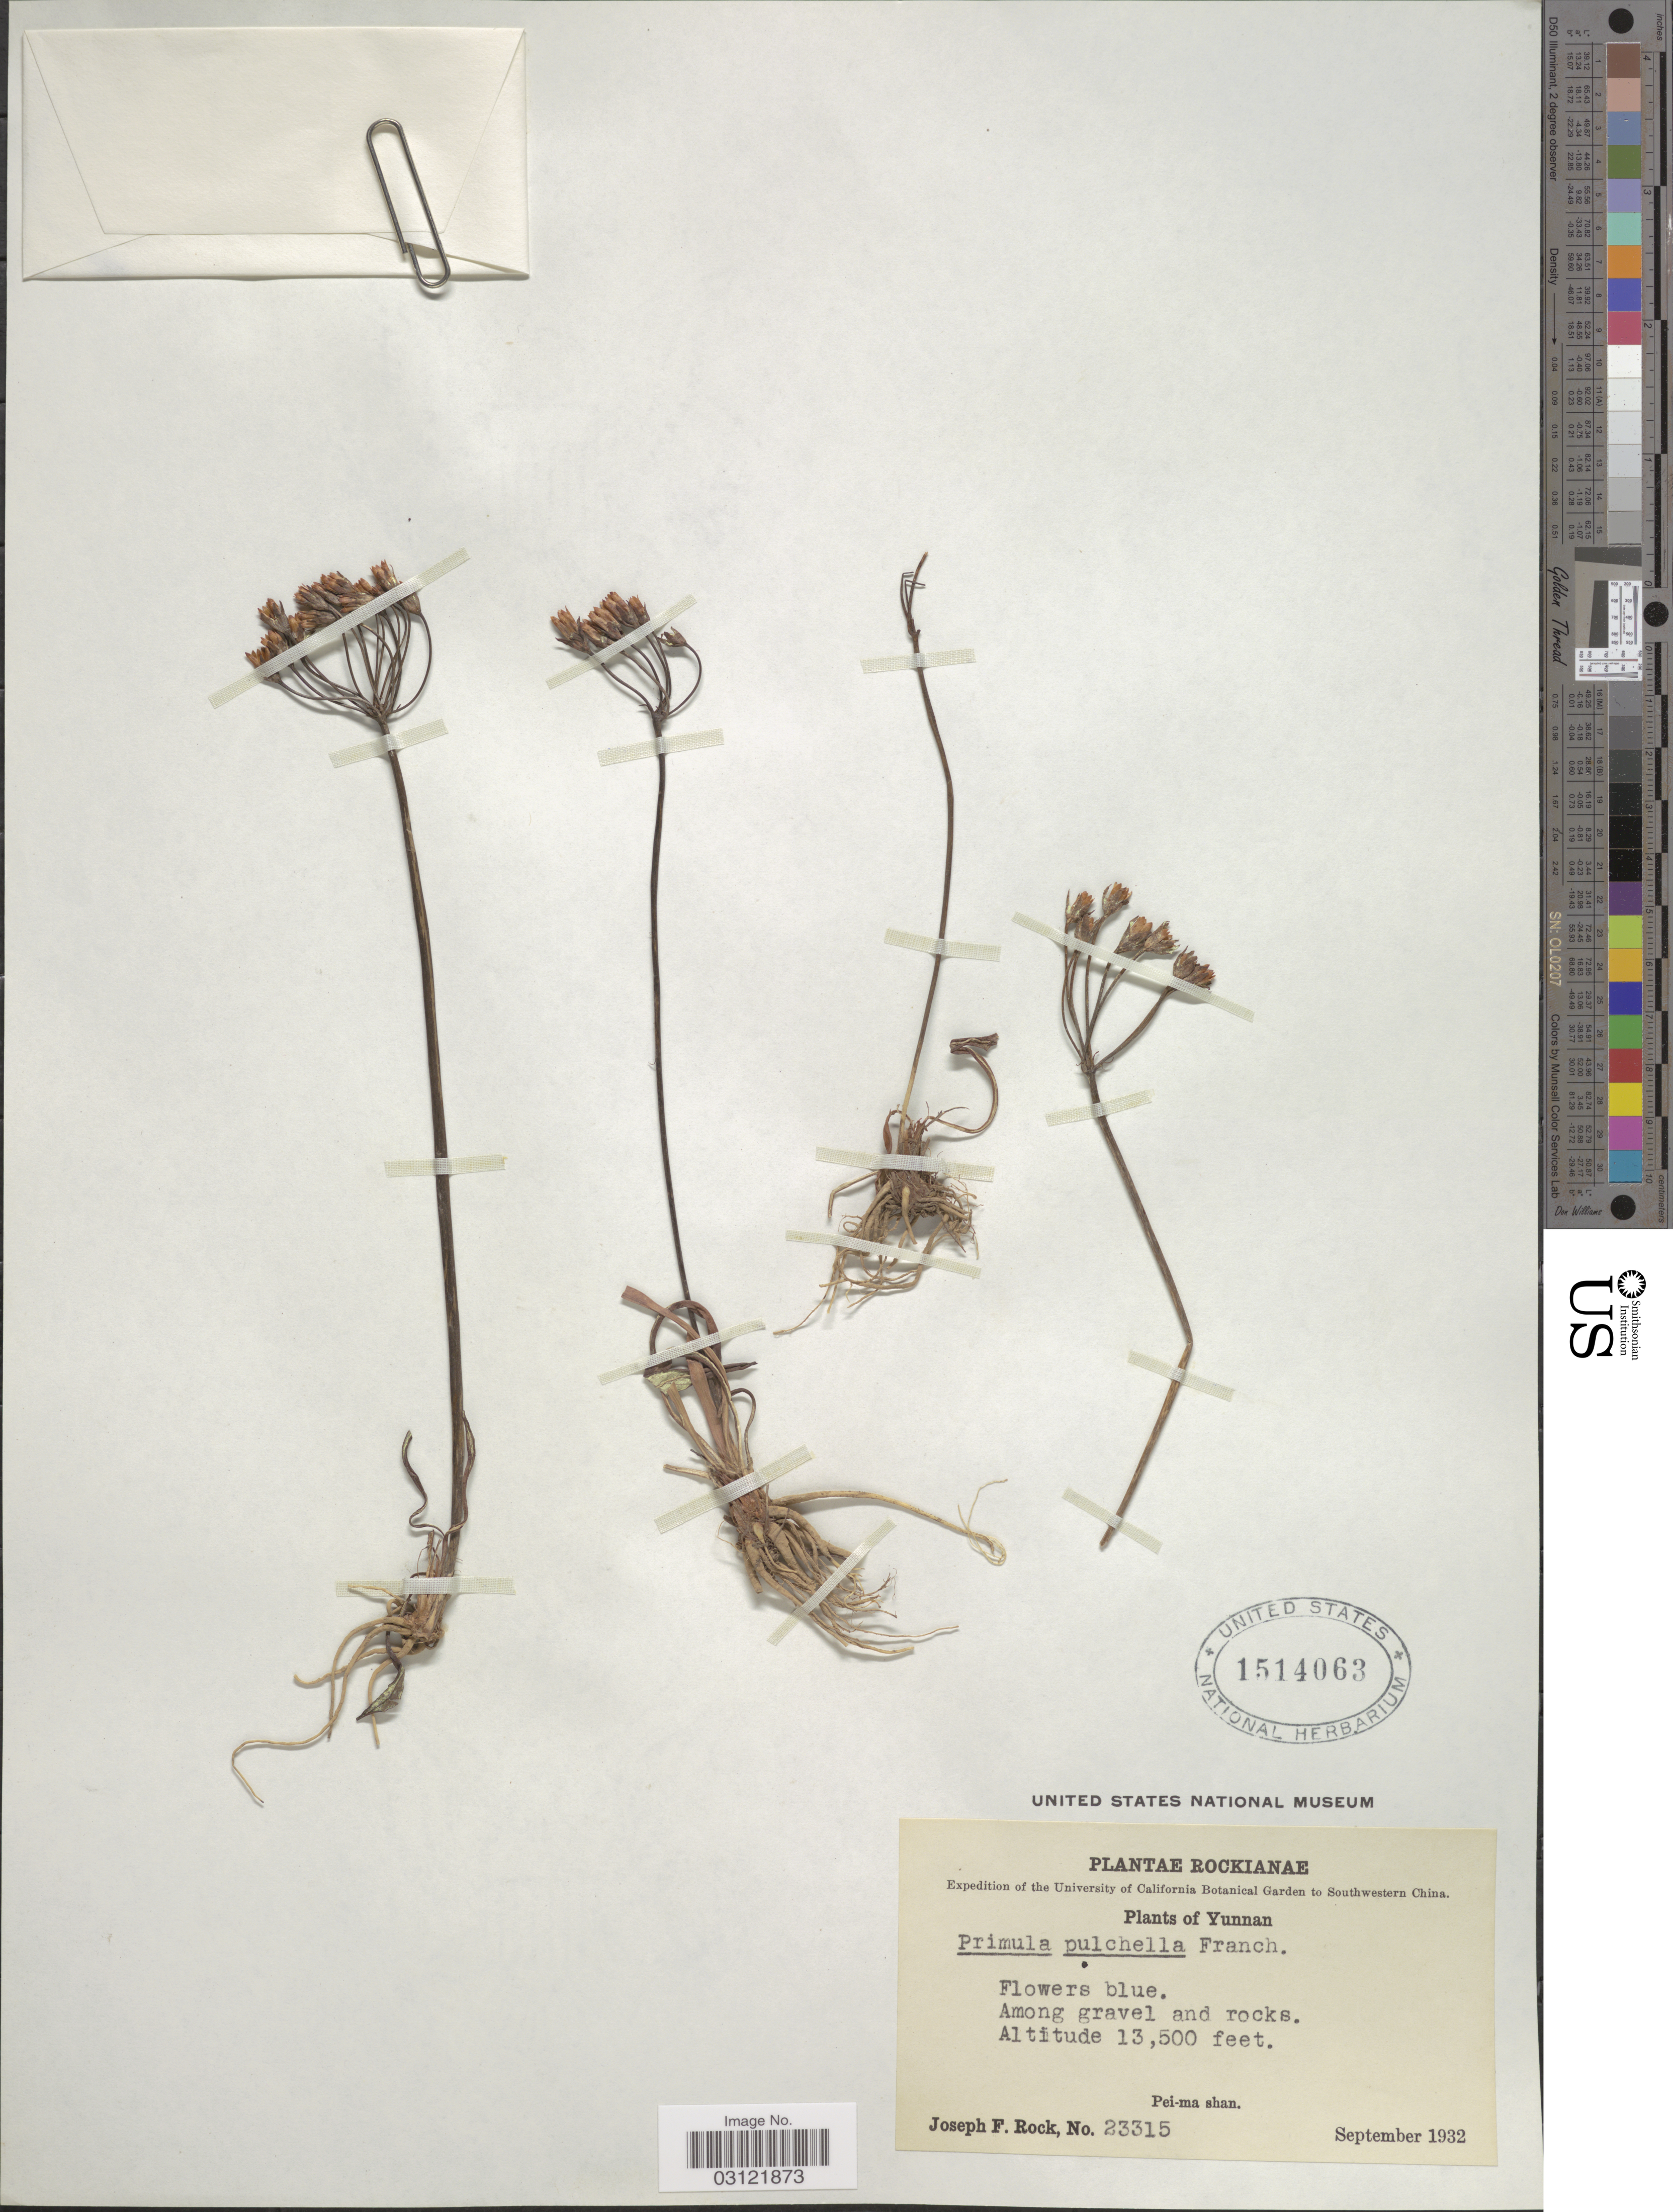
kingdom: Plantae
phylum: Tracheophyta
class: Magnoliopsida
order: Ericales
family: Primulaceae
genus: Primula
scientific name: Primula pulchella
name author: Franch.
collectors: J. F. Rock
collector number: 23315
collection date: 1932-09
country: China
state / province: Yunnan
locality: Pai-ma shan.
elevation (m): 4115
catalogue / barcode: US 1514063